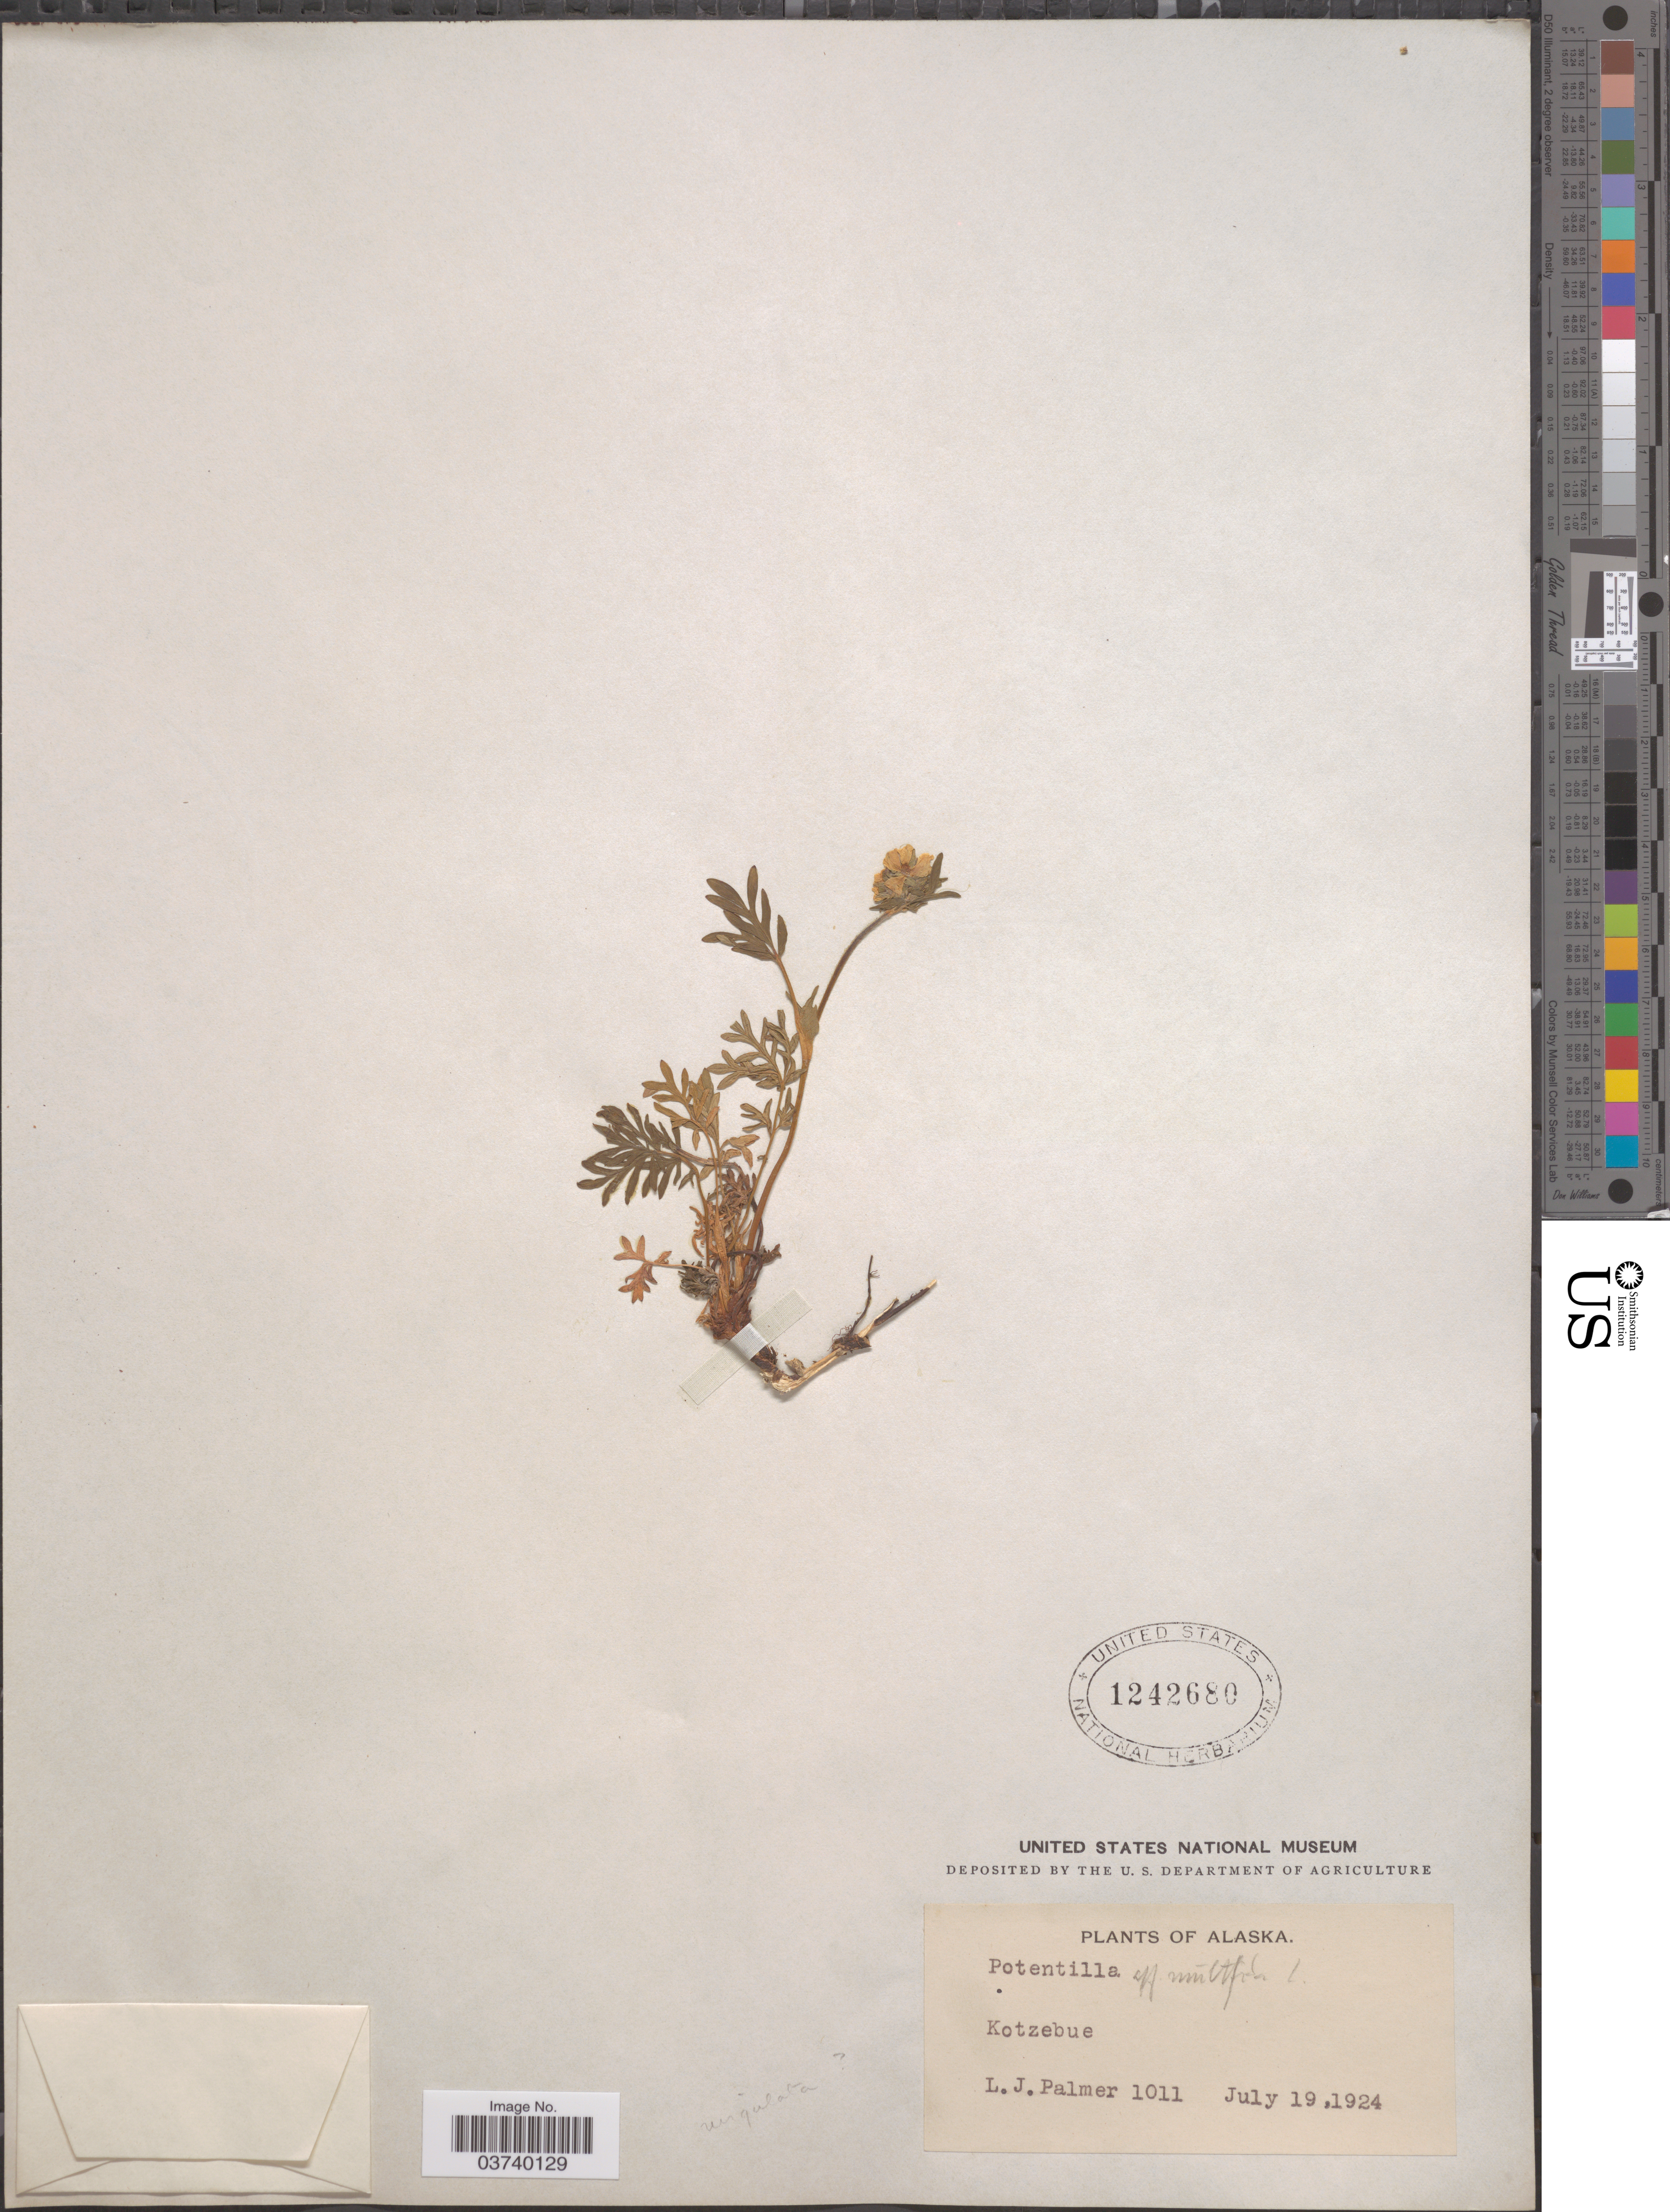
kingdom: Plantae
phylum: Tracheophyta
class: Magnoliopsida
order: Rosales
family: Rosaceae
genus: Potentilla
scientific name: Potentilla litoralis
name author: Rydb.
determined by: Strong, Mark T., (BOT), Smithsonian Institution - National Museum of Natural History (UNITED STATES)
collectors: L. J. Palmer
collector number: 1011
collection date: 1924-07-19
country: United States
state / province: Alaska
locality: Kotzebue.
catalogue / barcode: US 1242680